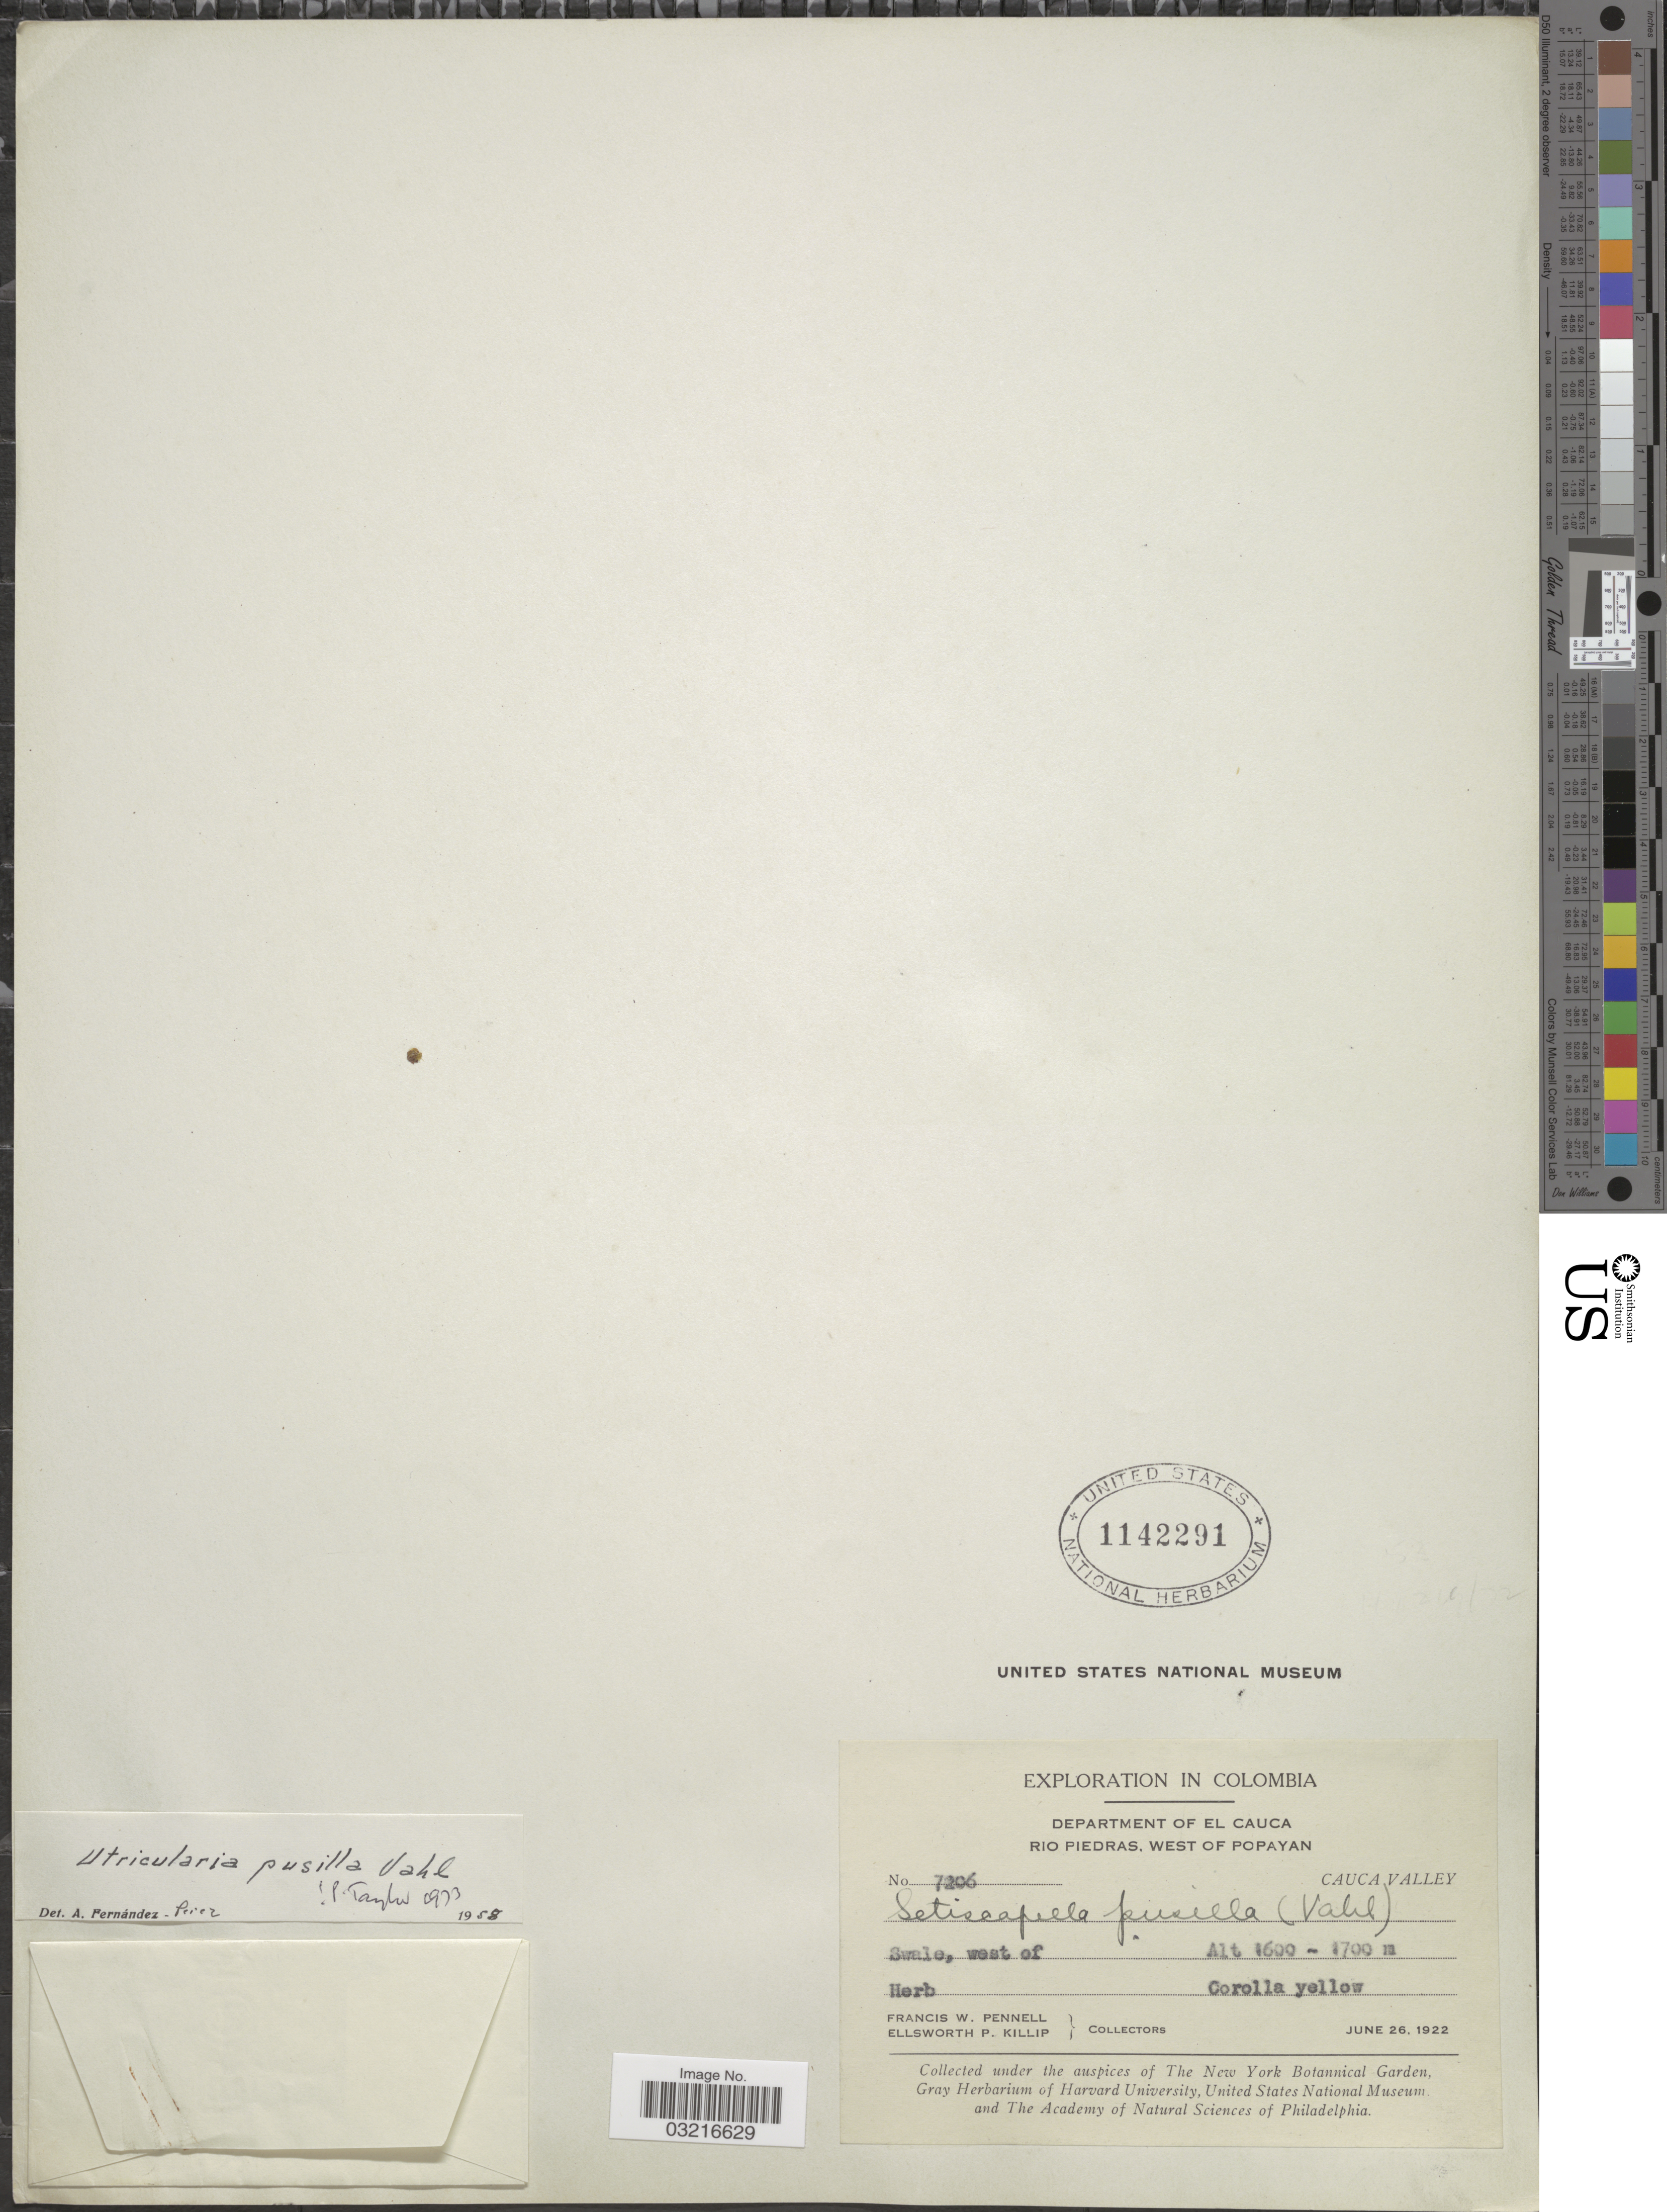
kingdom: Plantae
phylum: Tracheophyta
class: Magnoliopsida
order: Lamiales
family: Lentibulariaceae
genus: Utricularia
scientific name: Utricularia pusilla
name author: Vahl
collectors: F. W. Pennell & E. P. Killip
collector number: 7206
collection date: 1922-06-26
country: Colombia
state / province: Cauca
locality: Department of El Cauca, Rio Piedras, West of Popayan, Cauca Valley, Swale, west of.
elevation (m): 1600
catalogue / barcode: US 1142291